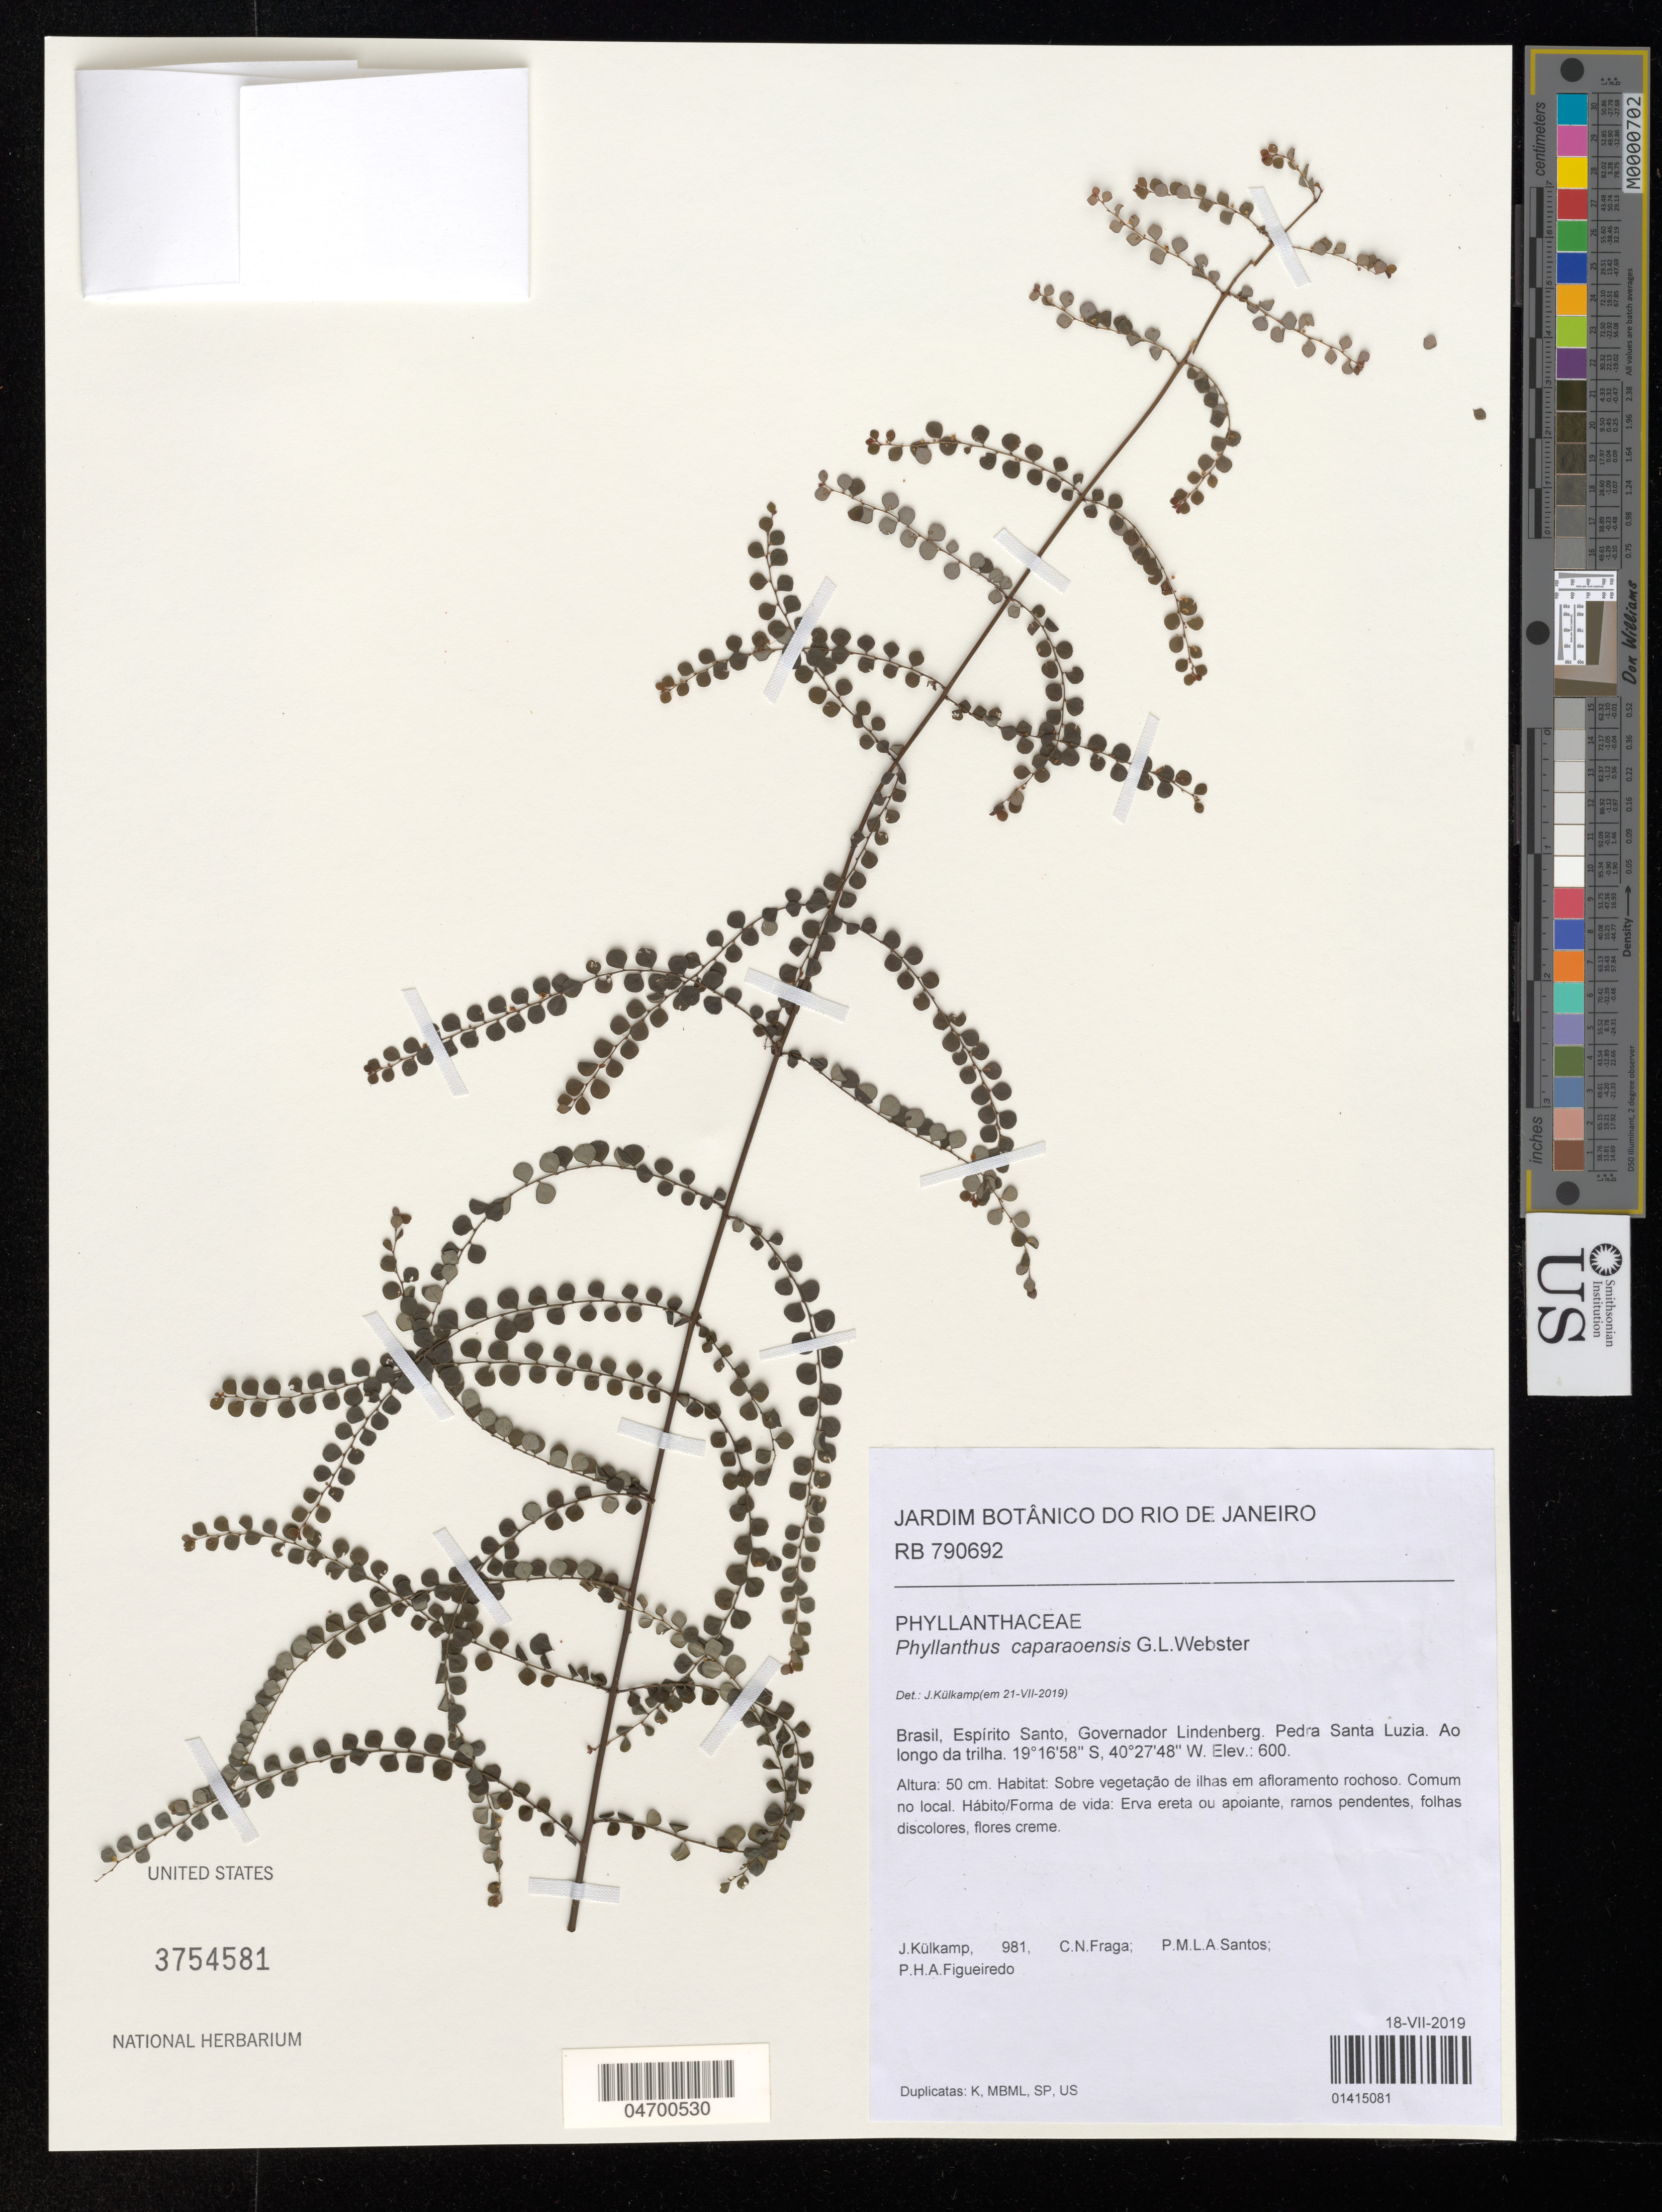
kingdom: Plantae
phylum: Tracheophyta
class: Magnoliopsida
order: Malpighiales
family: Phyllanthaceae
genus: Phyllanthus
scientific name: Phyllanthus caparaoensis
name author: G.L. Webster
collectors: J. Külkamp, C. Fraga, P. Santos & P. Figueiredo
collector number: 981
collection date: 2019-07-18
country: Brazil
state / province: Espírito Santo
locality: Santo, Governador Lindenberg. Pedra Santa Luzia. Ao longo da trilha.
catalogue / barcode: US 3754581